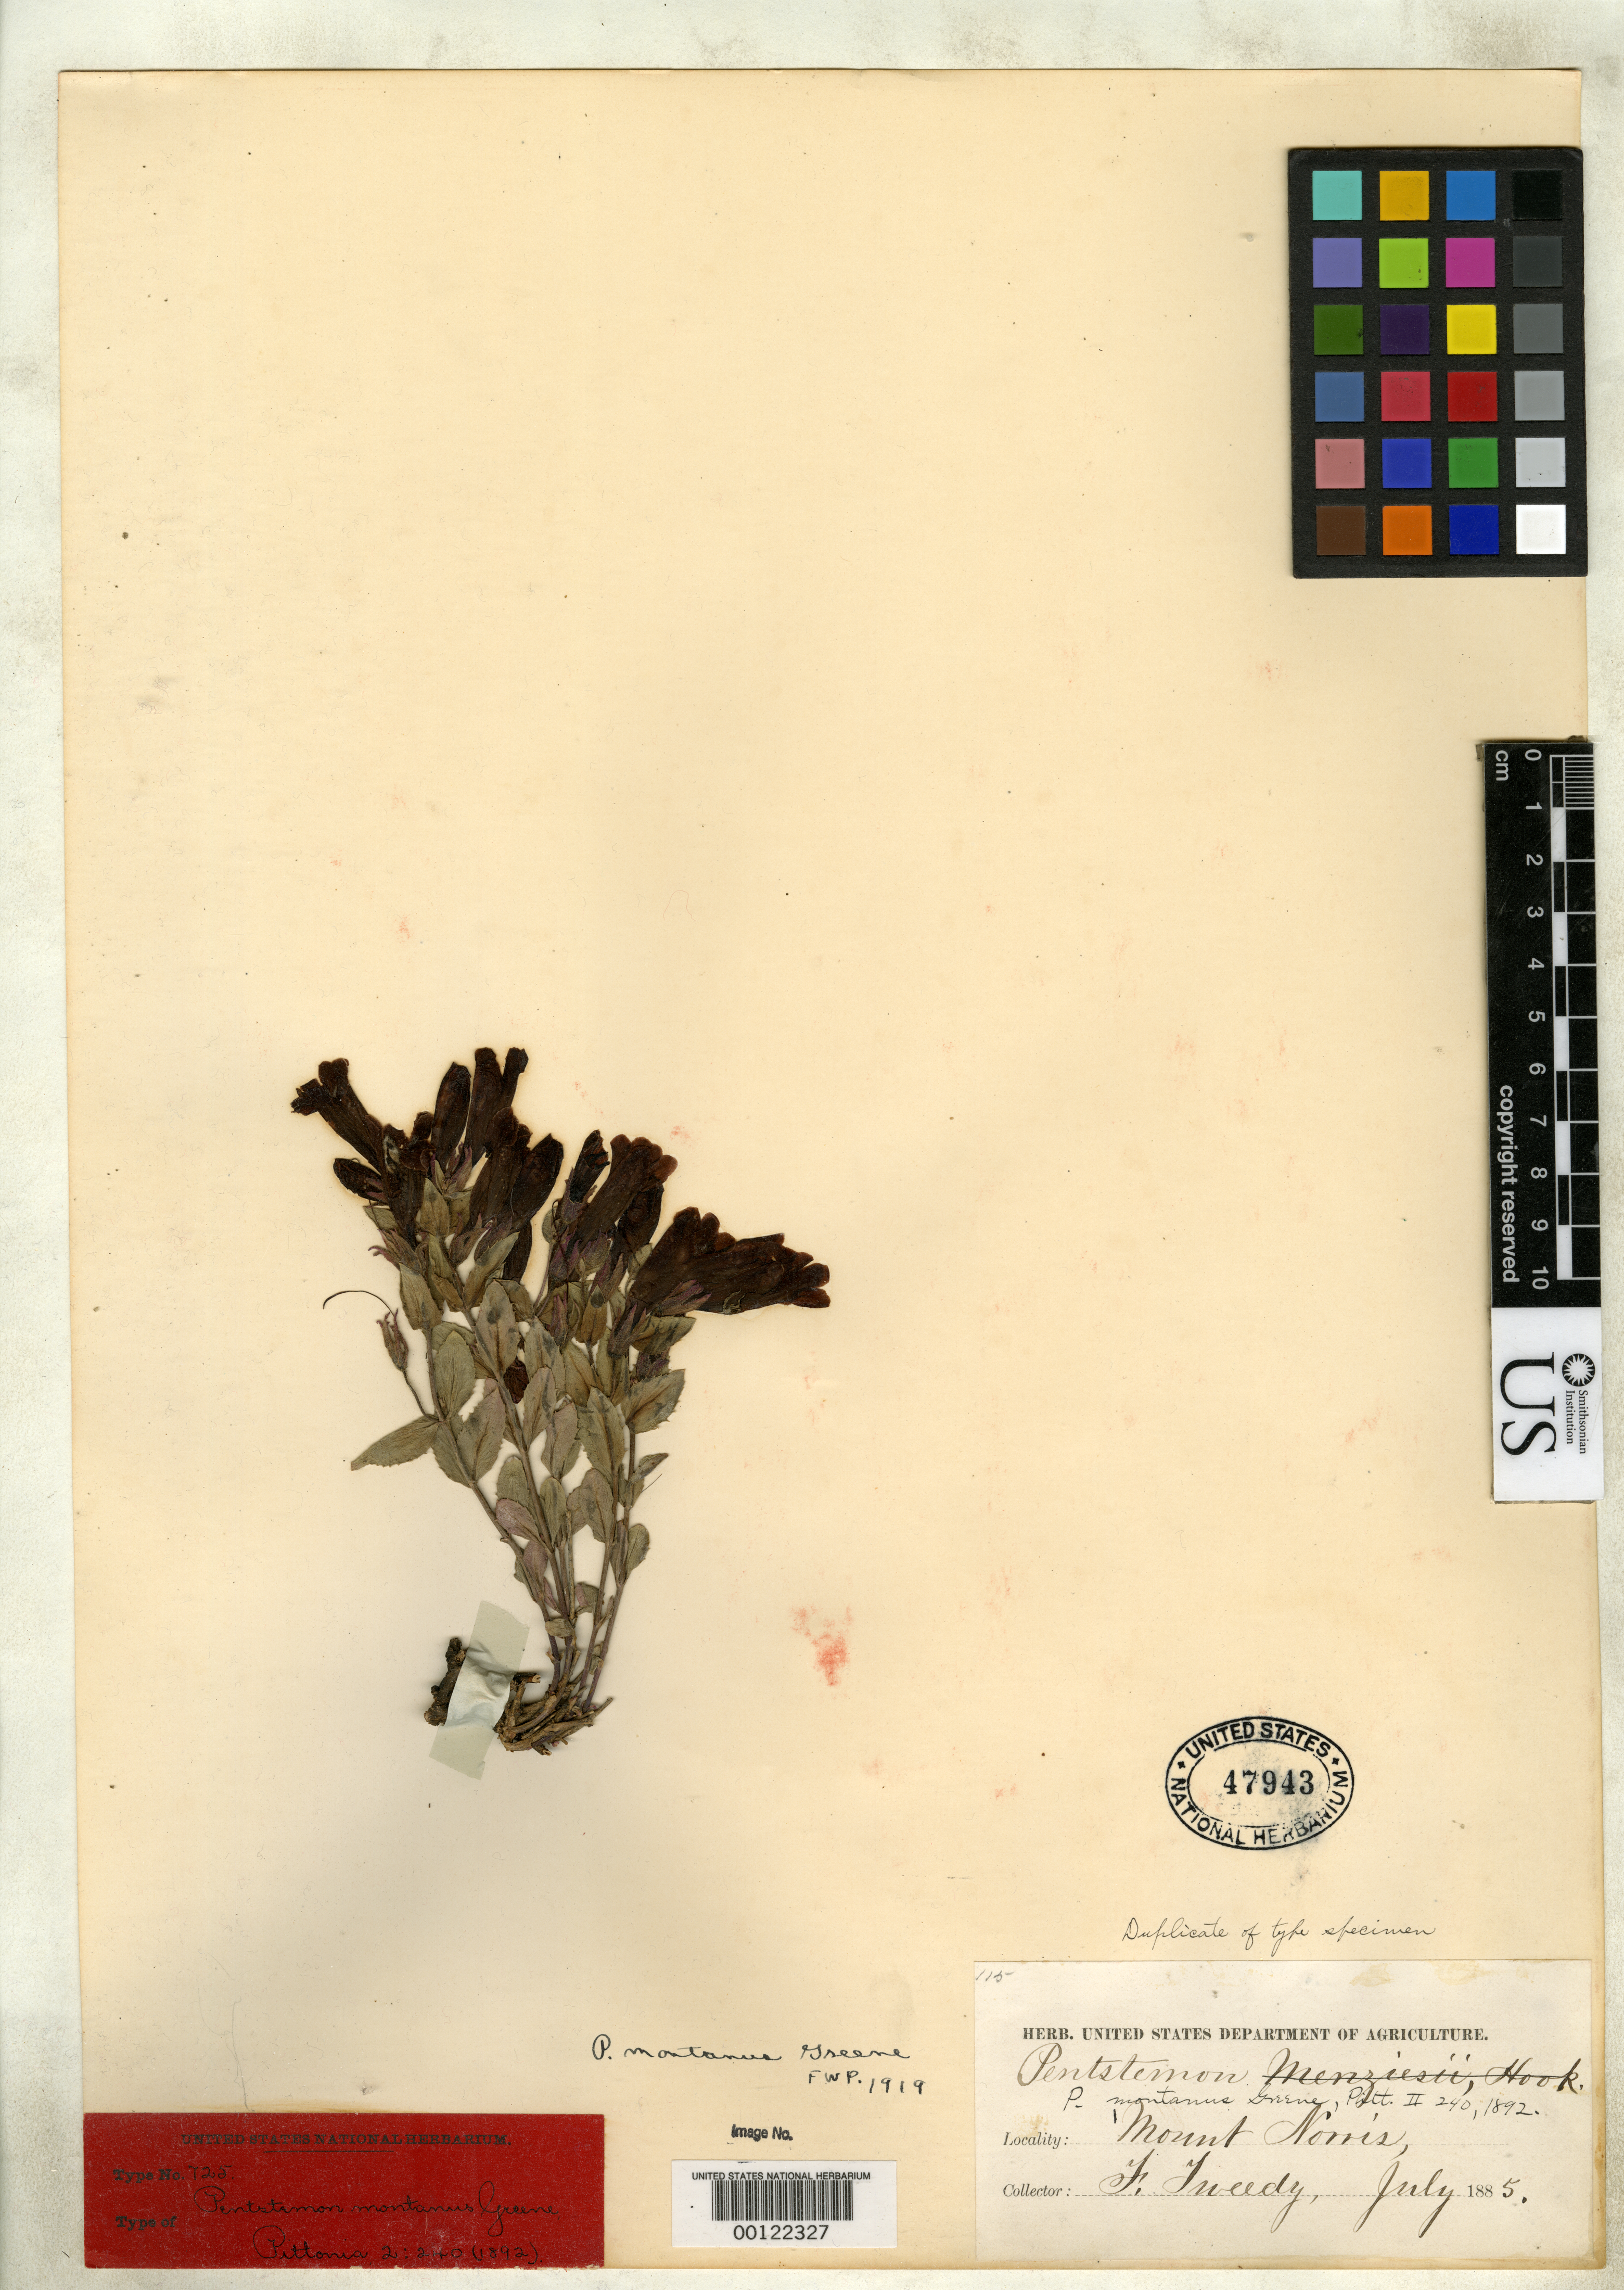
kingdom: Plantae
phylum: Tracheophyta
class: Magnoliopsida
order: Lamiales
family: Plantaginaceae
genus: Penstemon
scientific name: Penstemon montanus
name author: Greene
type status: Isotype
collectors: F. Tweedy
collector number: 866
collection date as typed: Jul 1885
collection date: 1885-07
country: United States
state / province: Wyoming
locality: Norris Mt.; Yellowstone National Park.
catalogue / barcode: US 47943